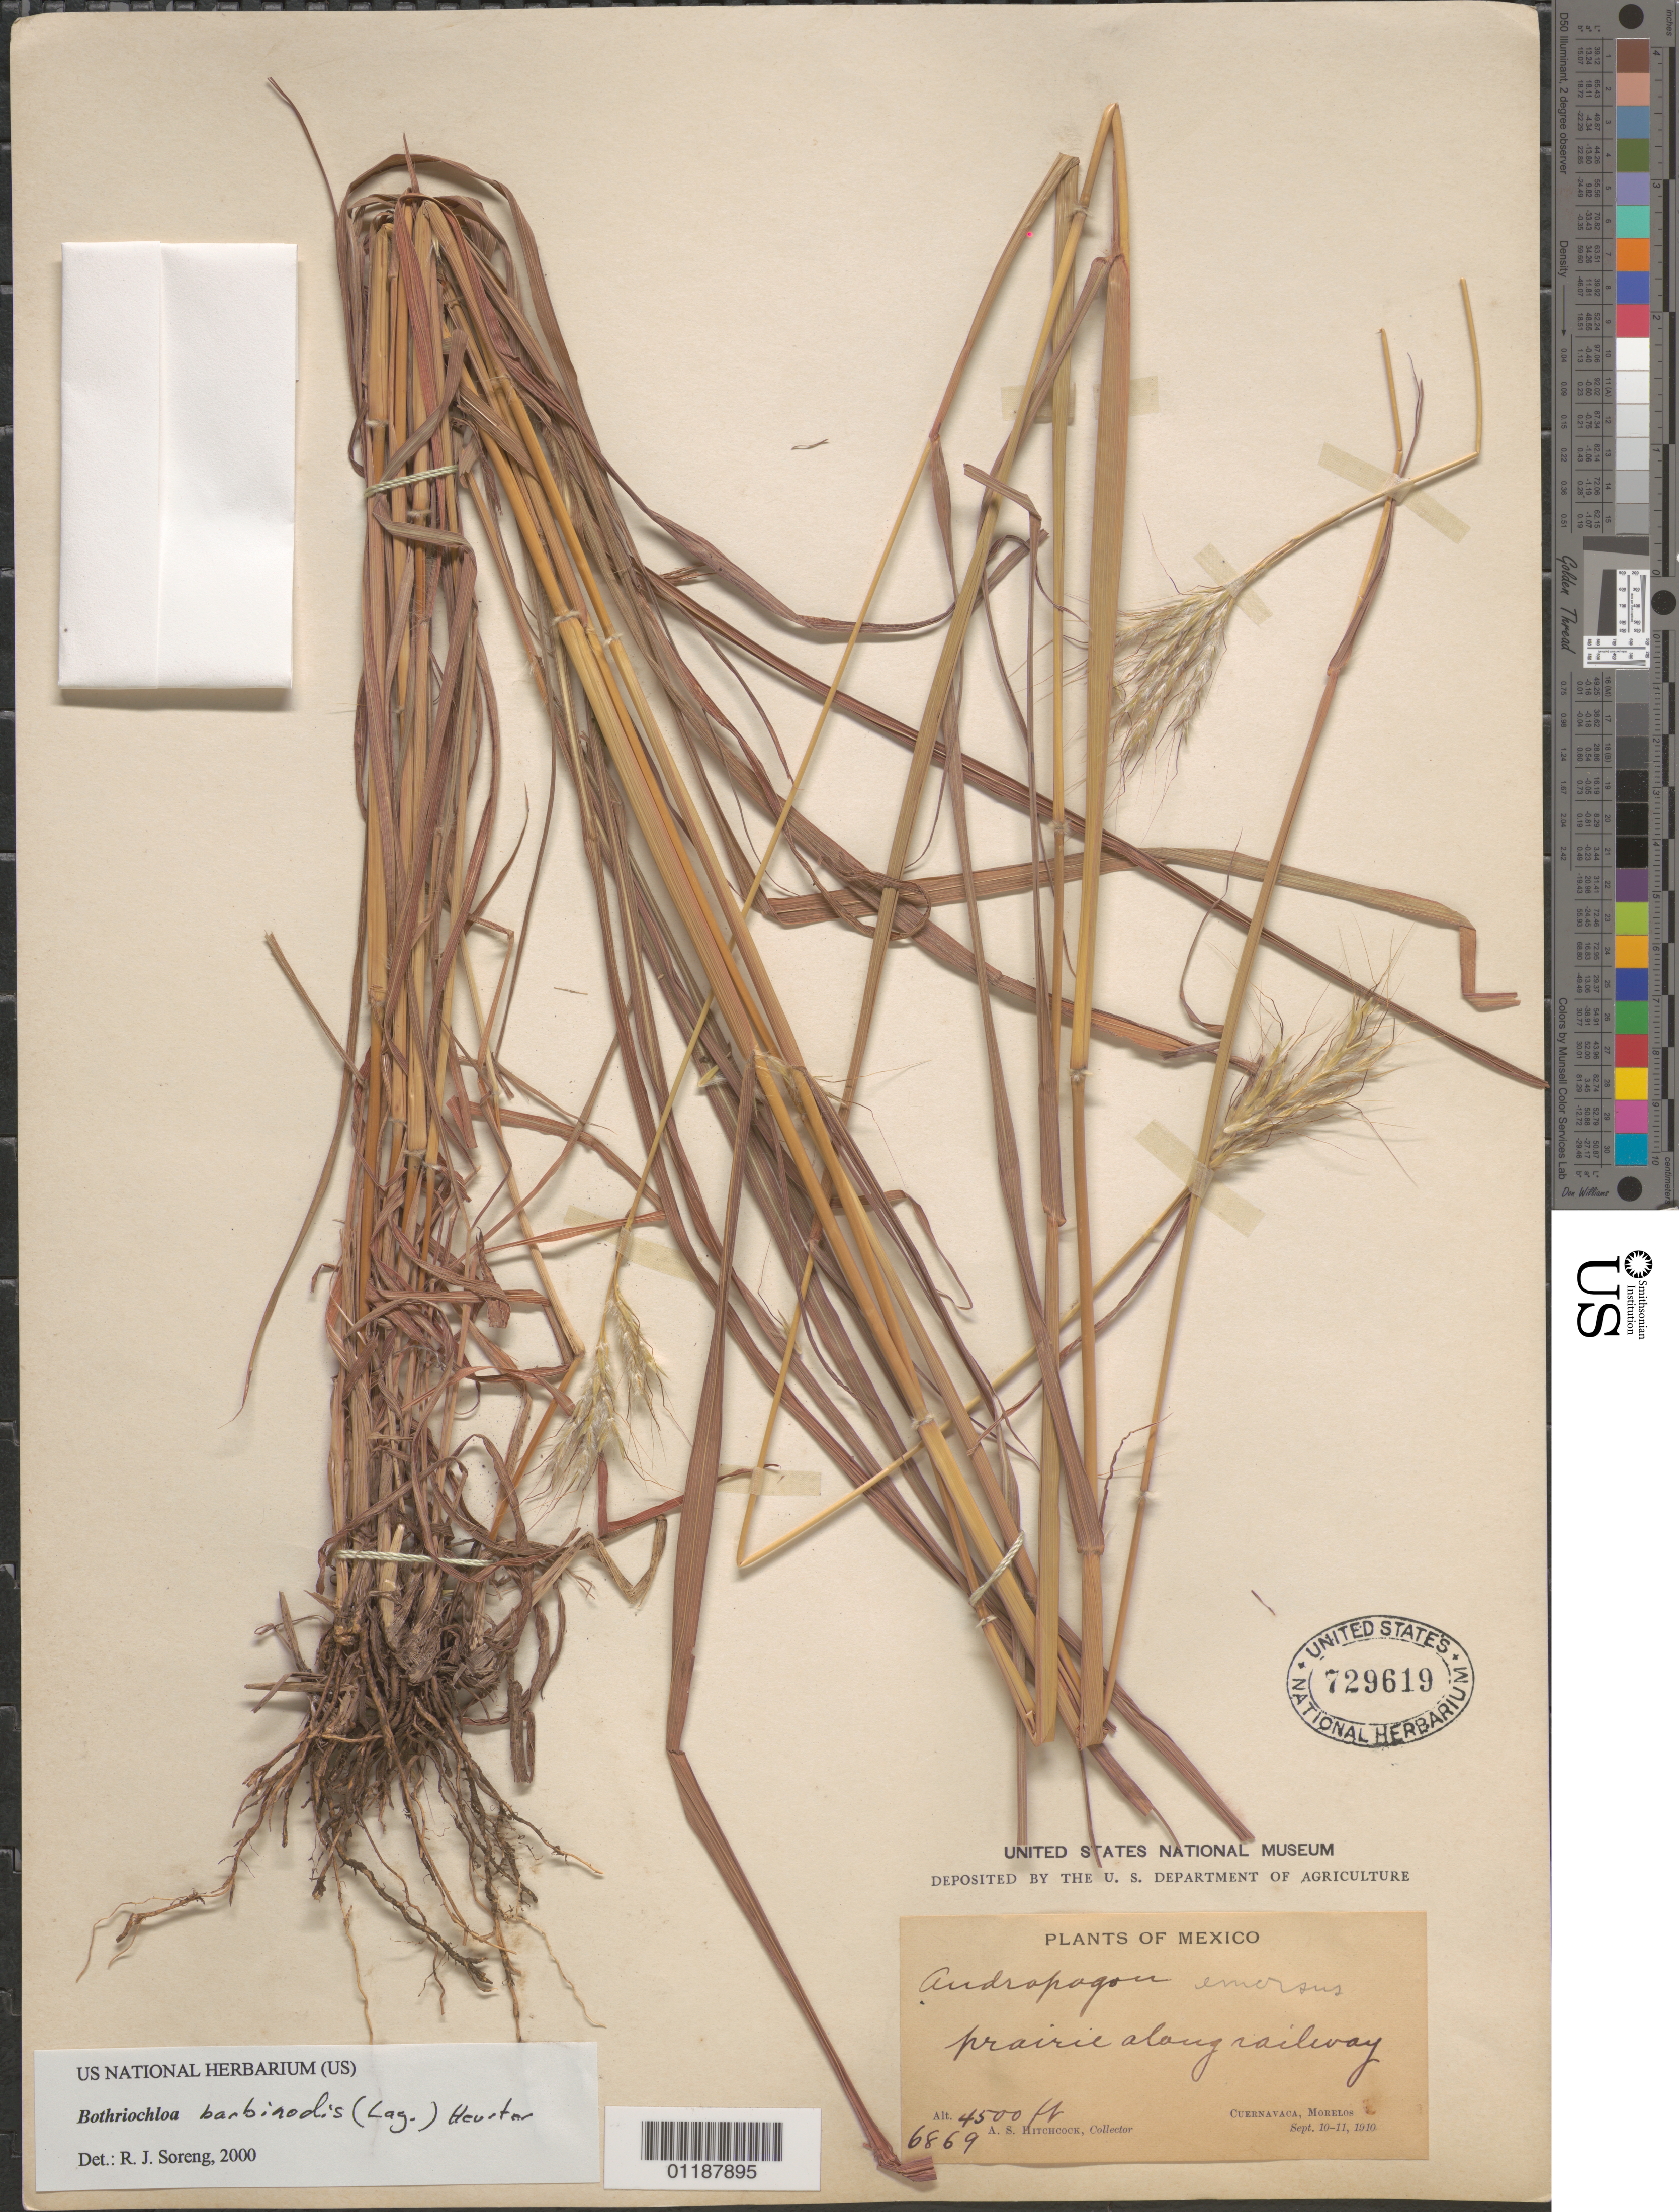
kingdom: Plantae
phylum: Tracheophyta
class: Liliopsida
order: Poales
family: Poaceae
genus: Bothriochloa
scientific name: Bothriochloa barbinodis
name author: (Lag.) Herter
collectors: A. S. Hitchcock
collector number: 6869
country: Mexico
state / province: Morelos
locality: Cuernavaca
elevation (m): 1372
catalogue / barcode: US 729619